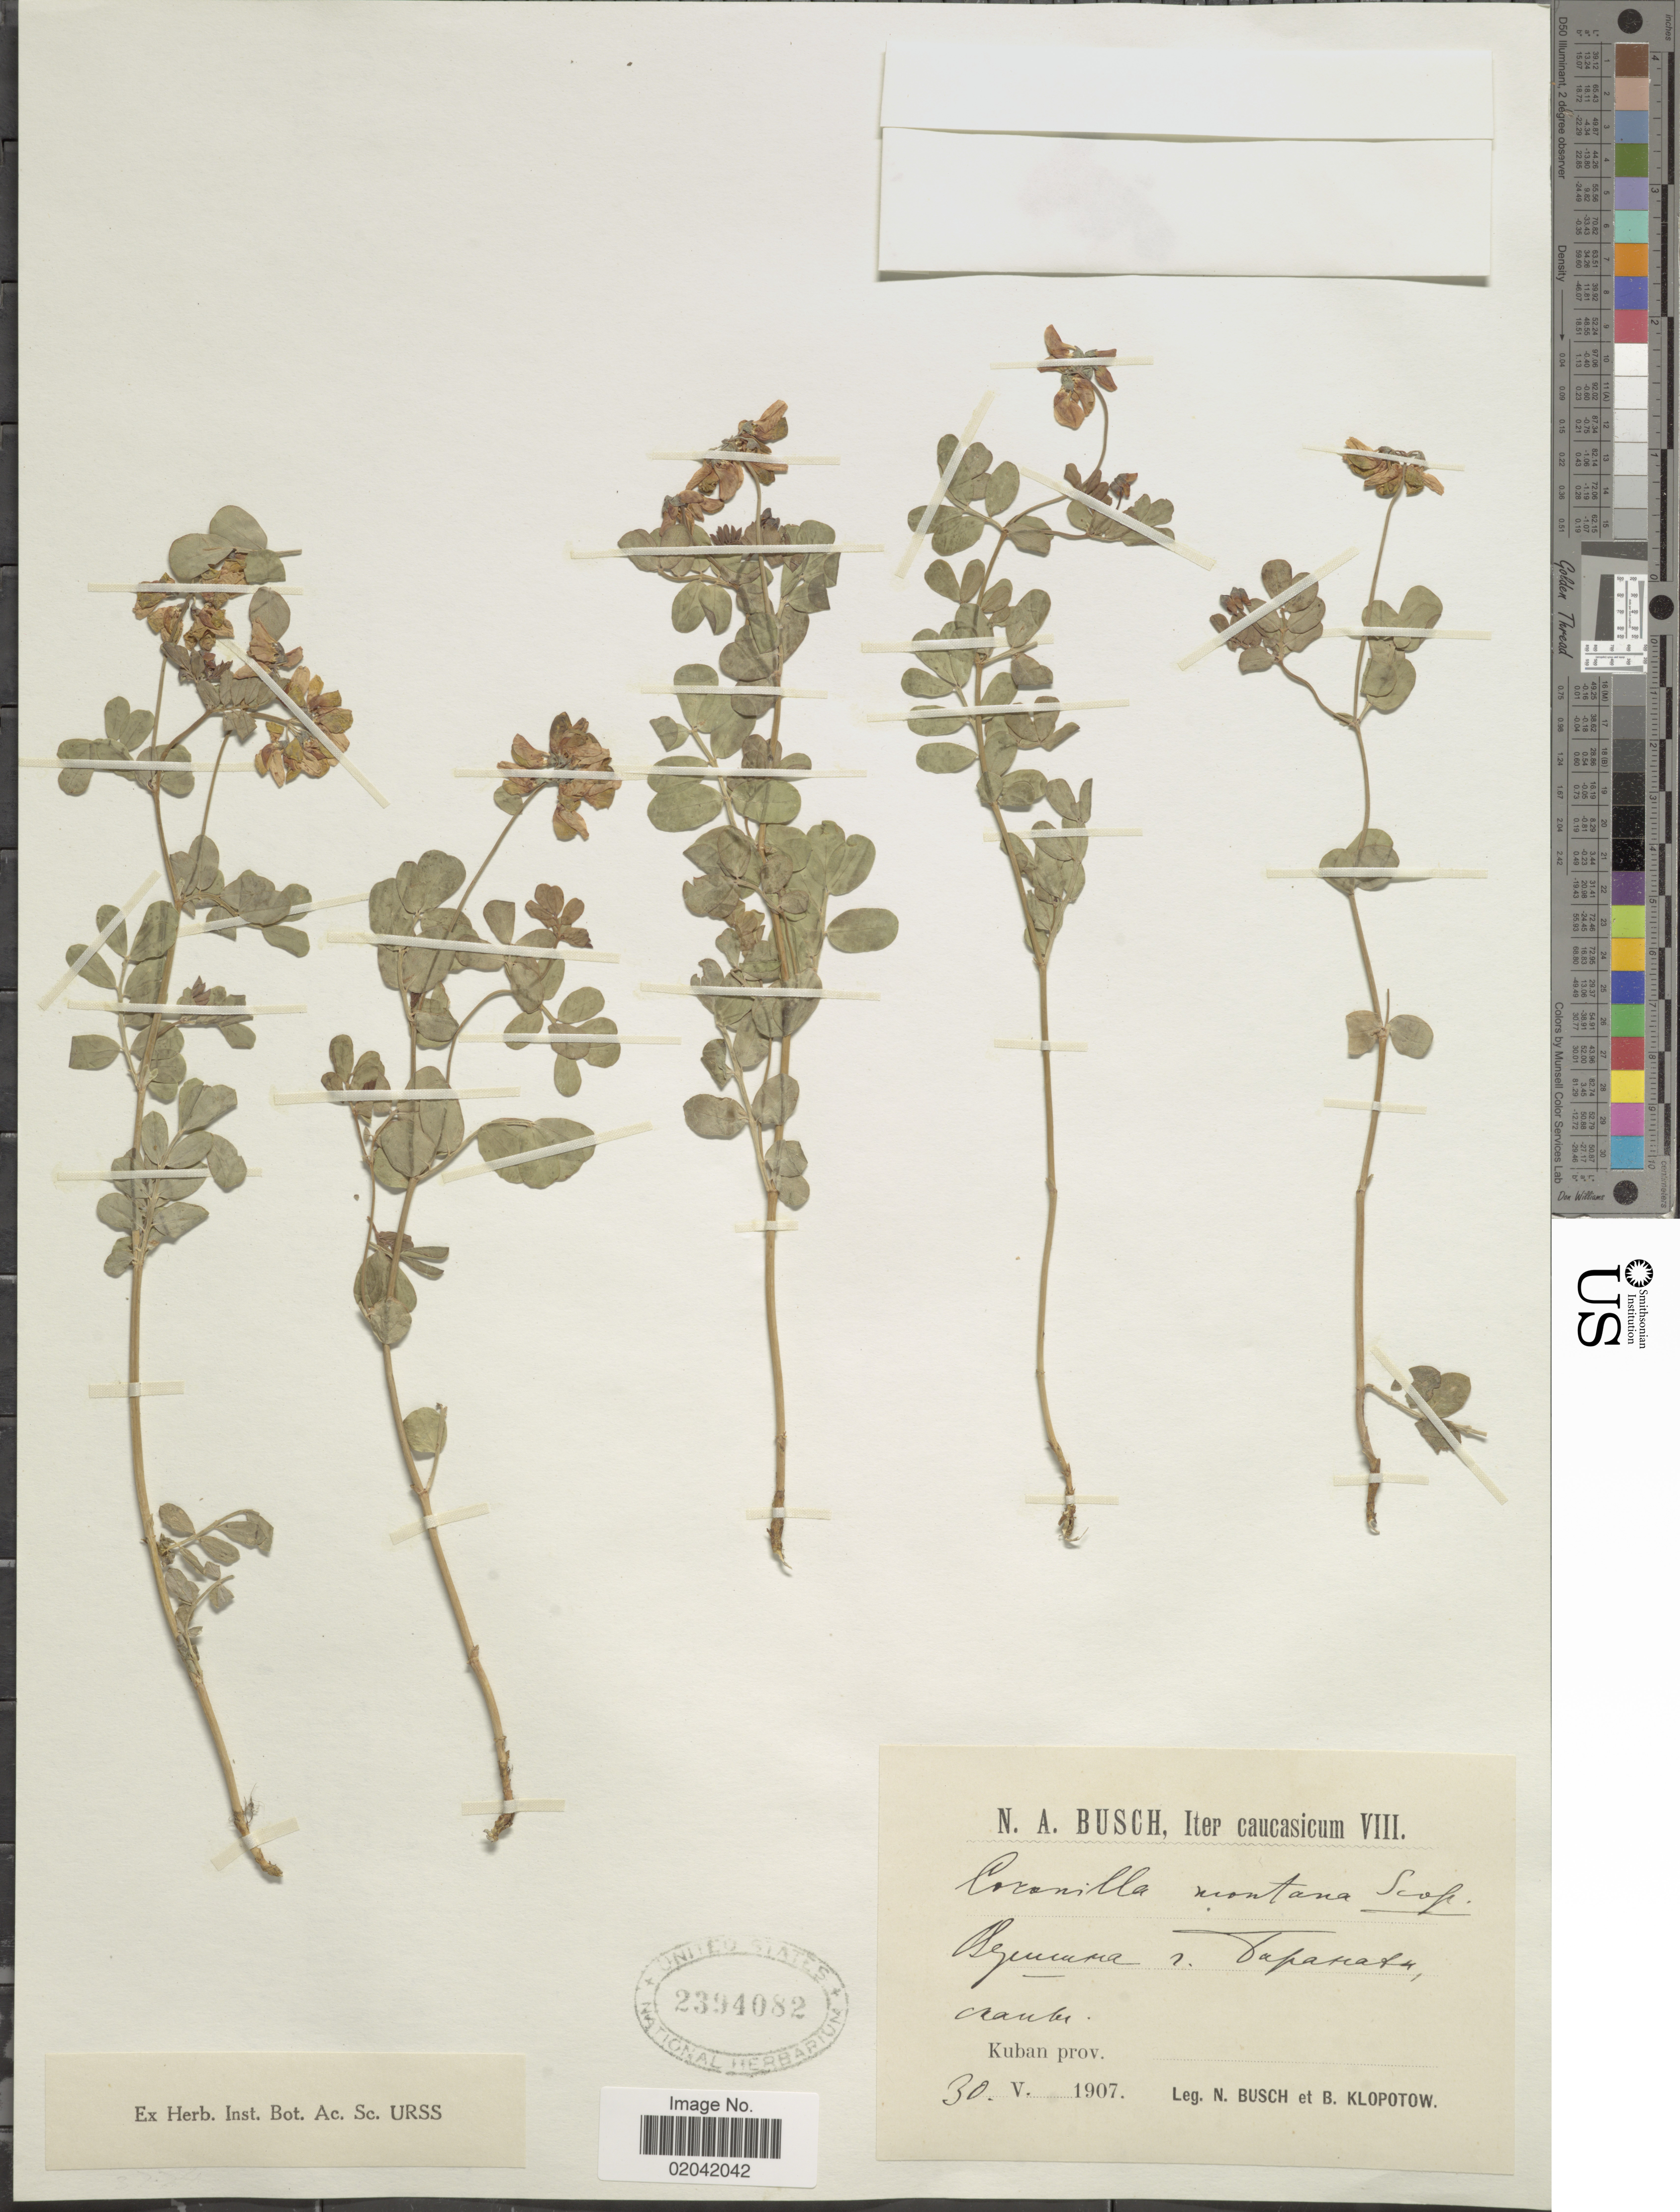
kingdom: Plantae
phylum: Tracheophyta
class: Magnoliopsida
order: Fabales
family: Fabaceae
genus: Coronilla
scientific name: Coronilla montana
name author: Scop.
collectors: N. Busch & B. Klopotow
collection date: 1907-05-30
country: Russian Federation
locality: Iter caucasicun, Kuban prov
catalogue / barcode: US 2394082